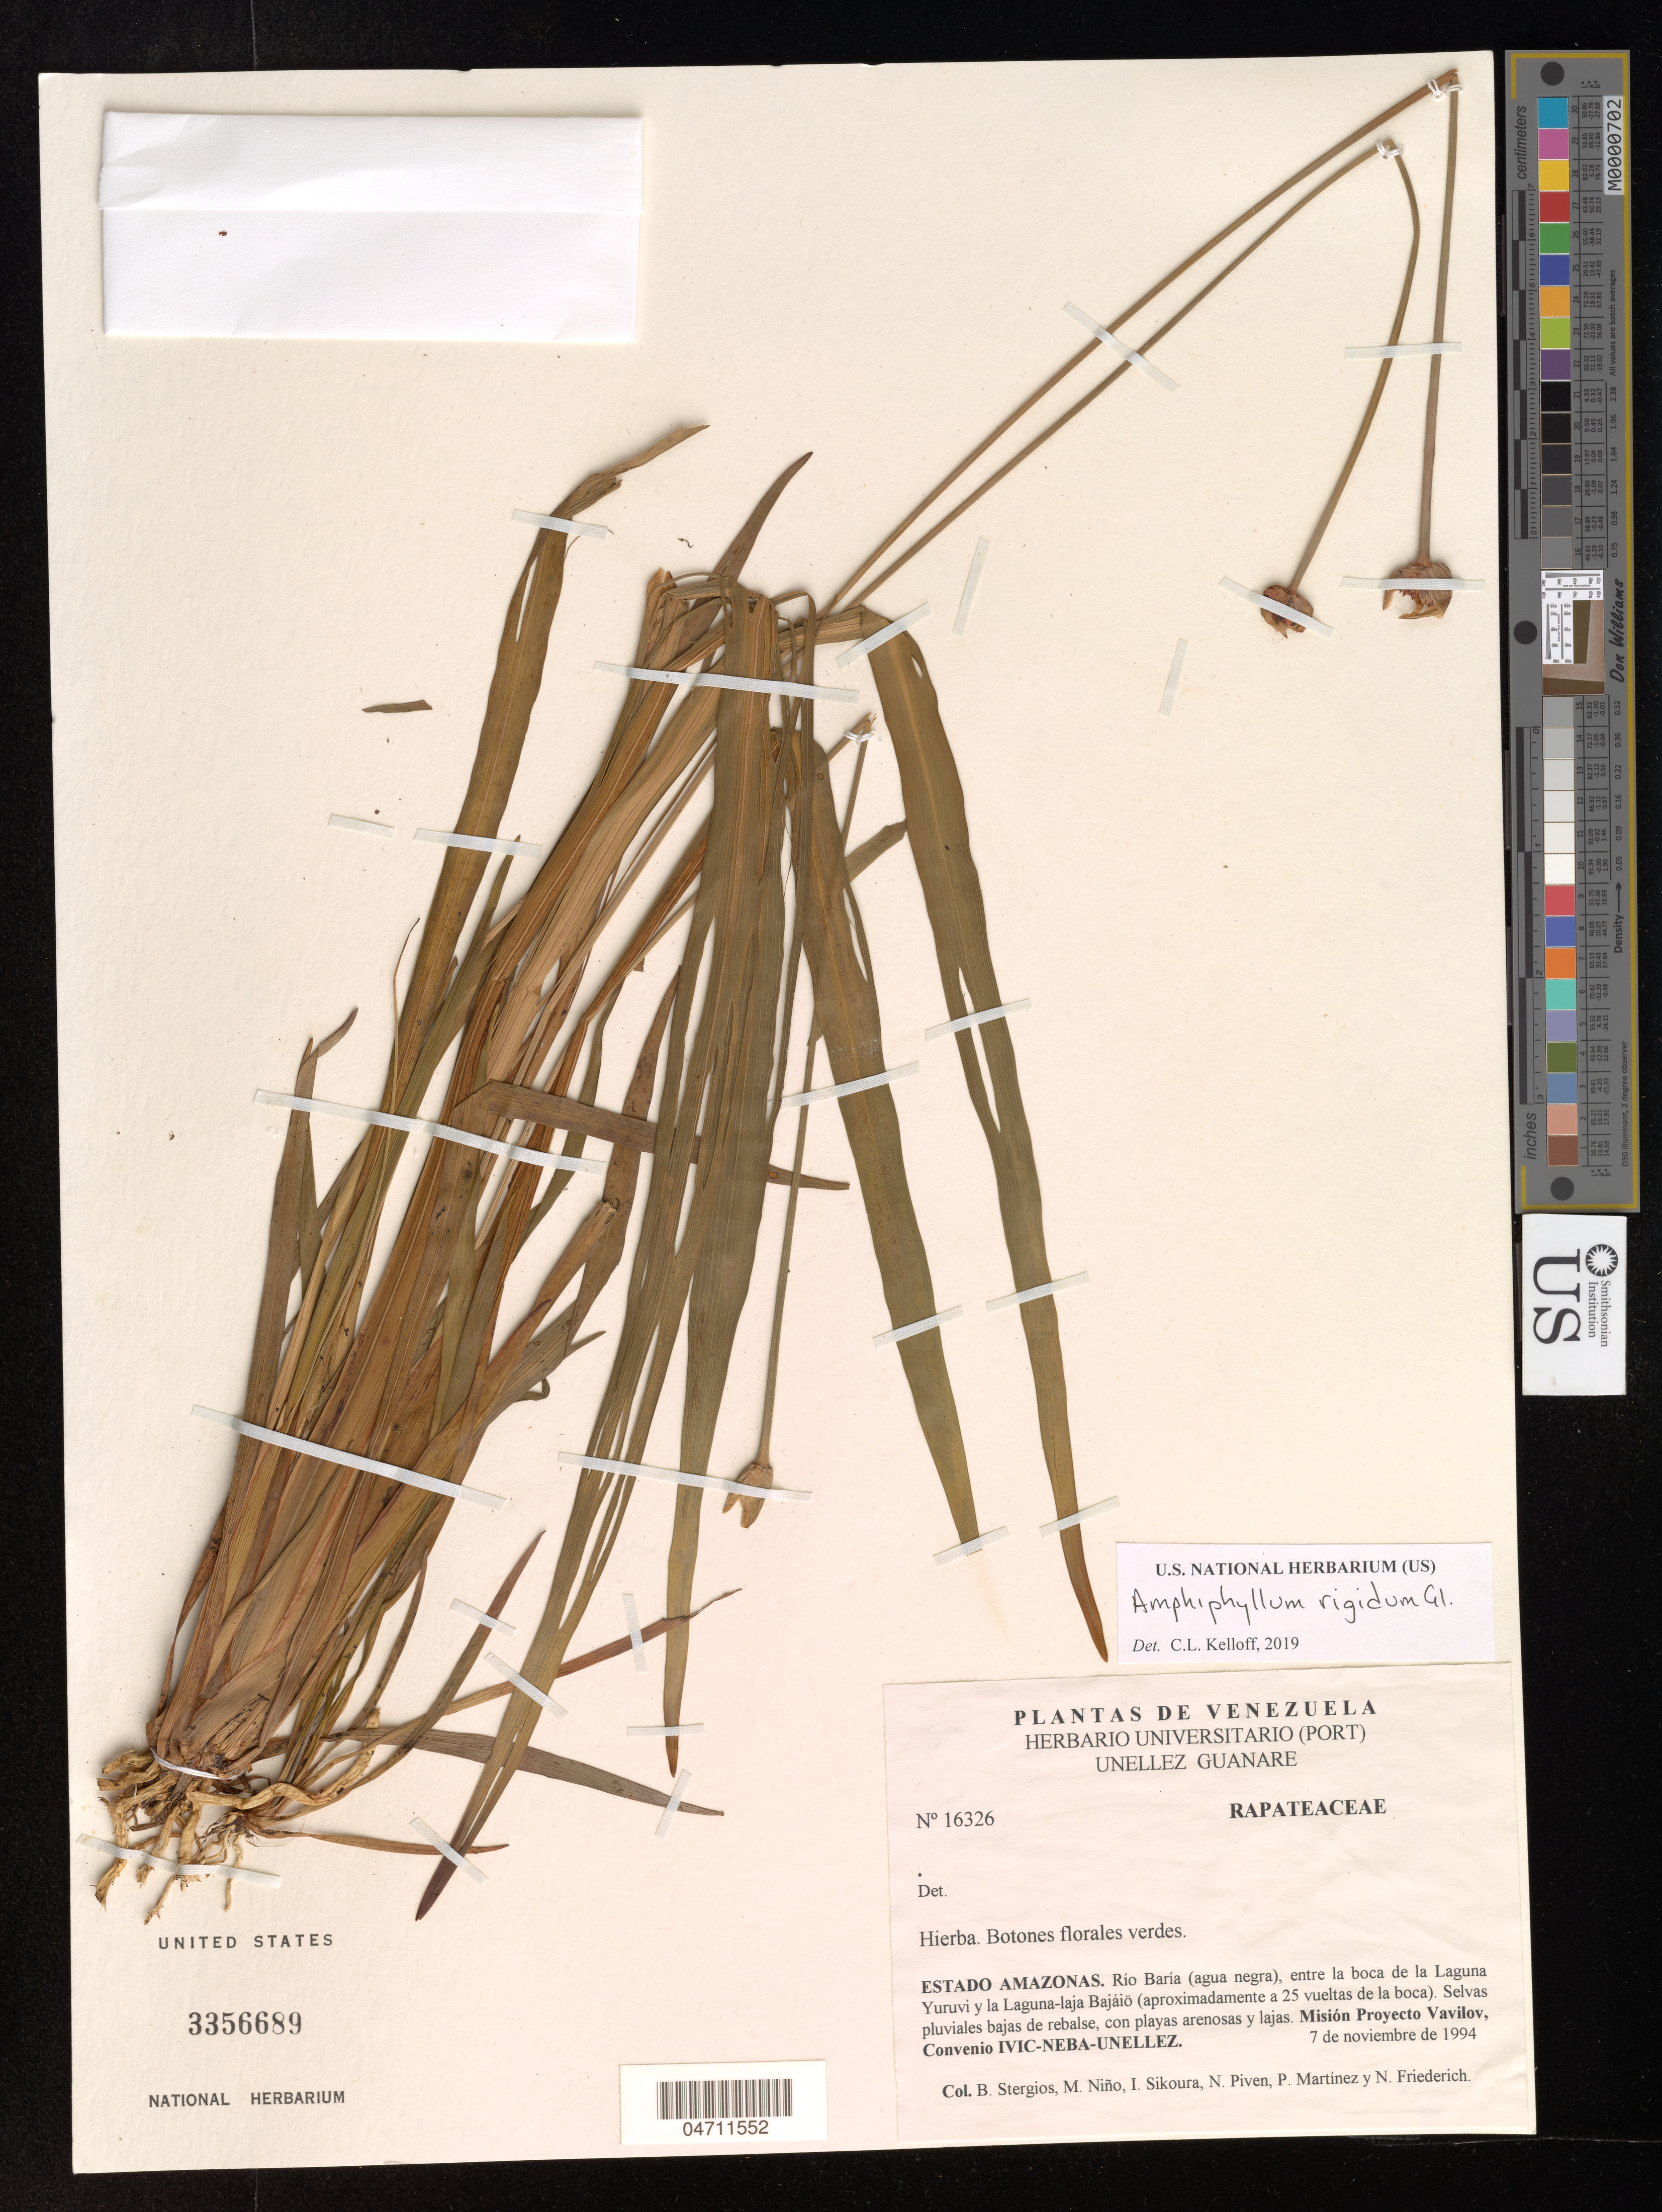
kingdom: Plantae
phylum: Tracheophyta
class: Liliopsida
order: Poales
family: Rapateaceae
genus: Amphiphyllum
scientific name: Amphiphyllum rigidum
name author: Gleason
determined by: Kelloff, Carol L., (US), Smithsonian Institution - National Museum of Natural History (UNITED STATES)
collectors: B. G. Stergios, S. M. Niño, I. Sikoura, N. Piven, P. Martínez & N. Friederich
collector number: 16326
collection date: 1994-11-07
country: Venezuela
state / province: Amazonas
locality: Río Baría (agua negra), entre la boca de la Laguna Yuruvi y la Laguna-laja Bajáiö (approx. a 25 vueltas de la boca)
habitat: Selvas pluviales bajas de rebalse, con playas arenosas y lajas.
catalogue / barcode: US 3356689